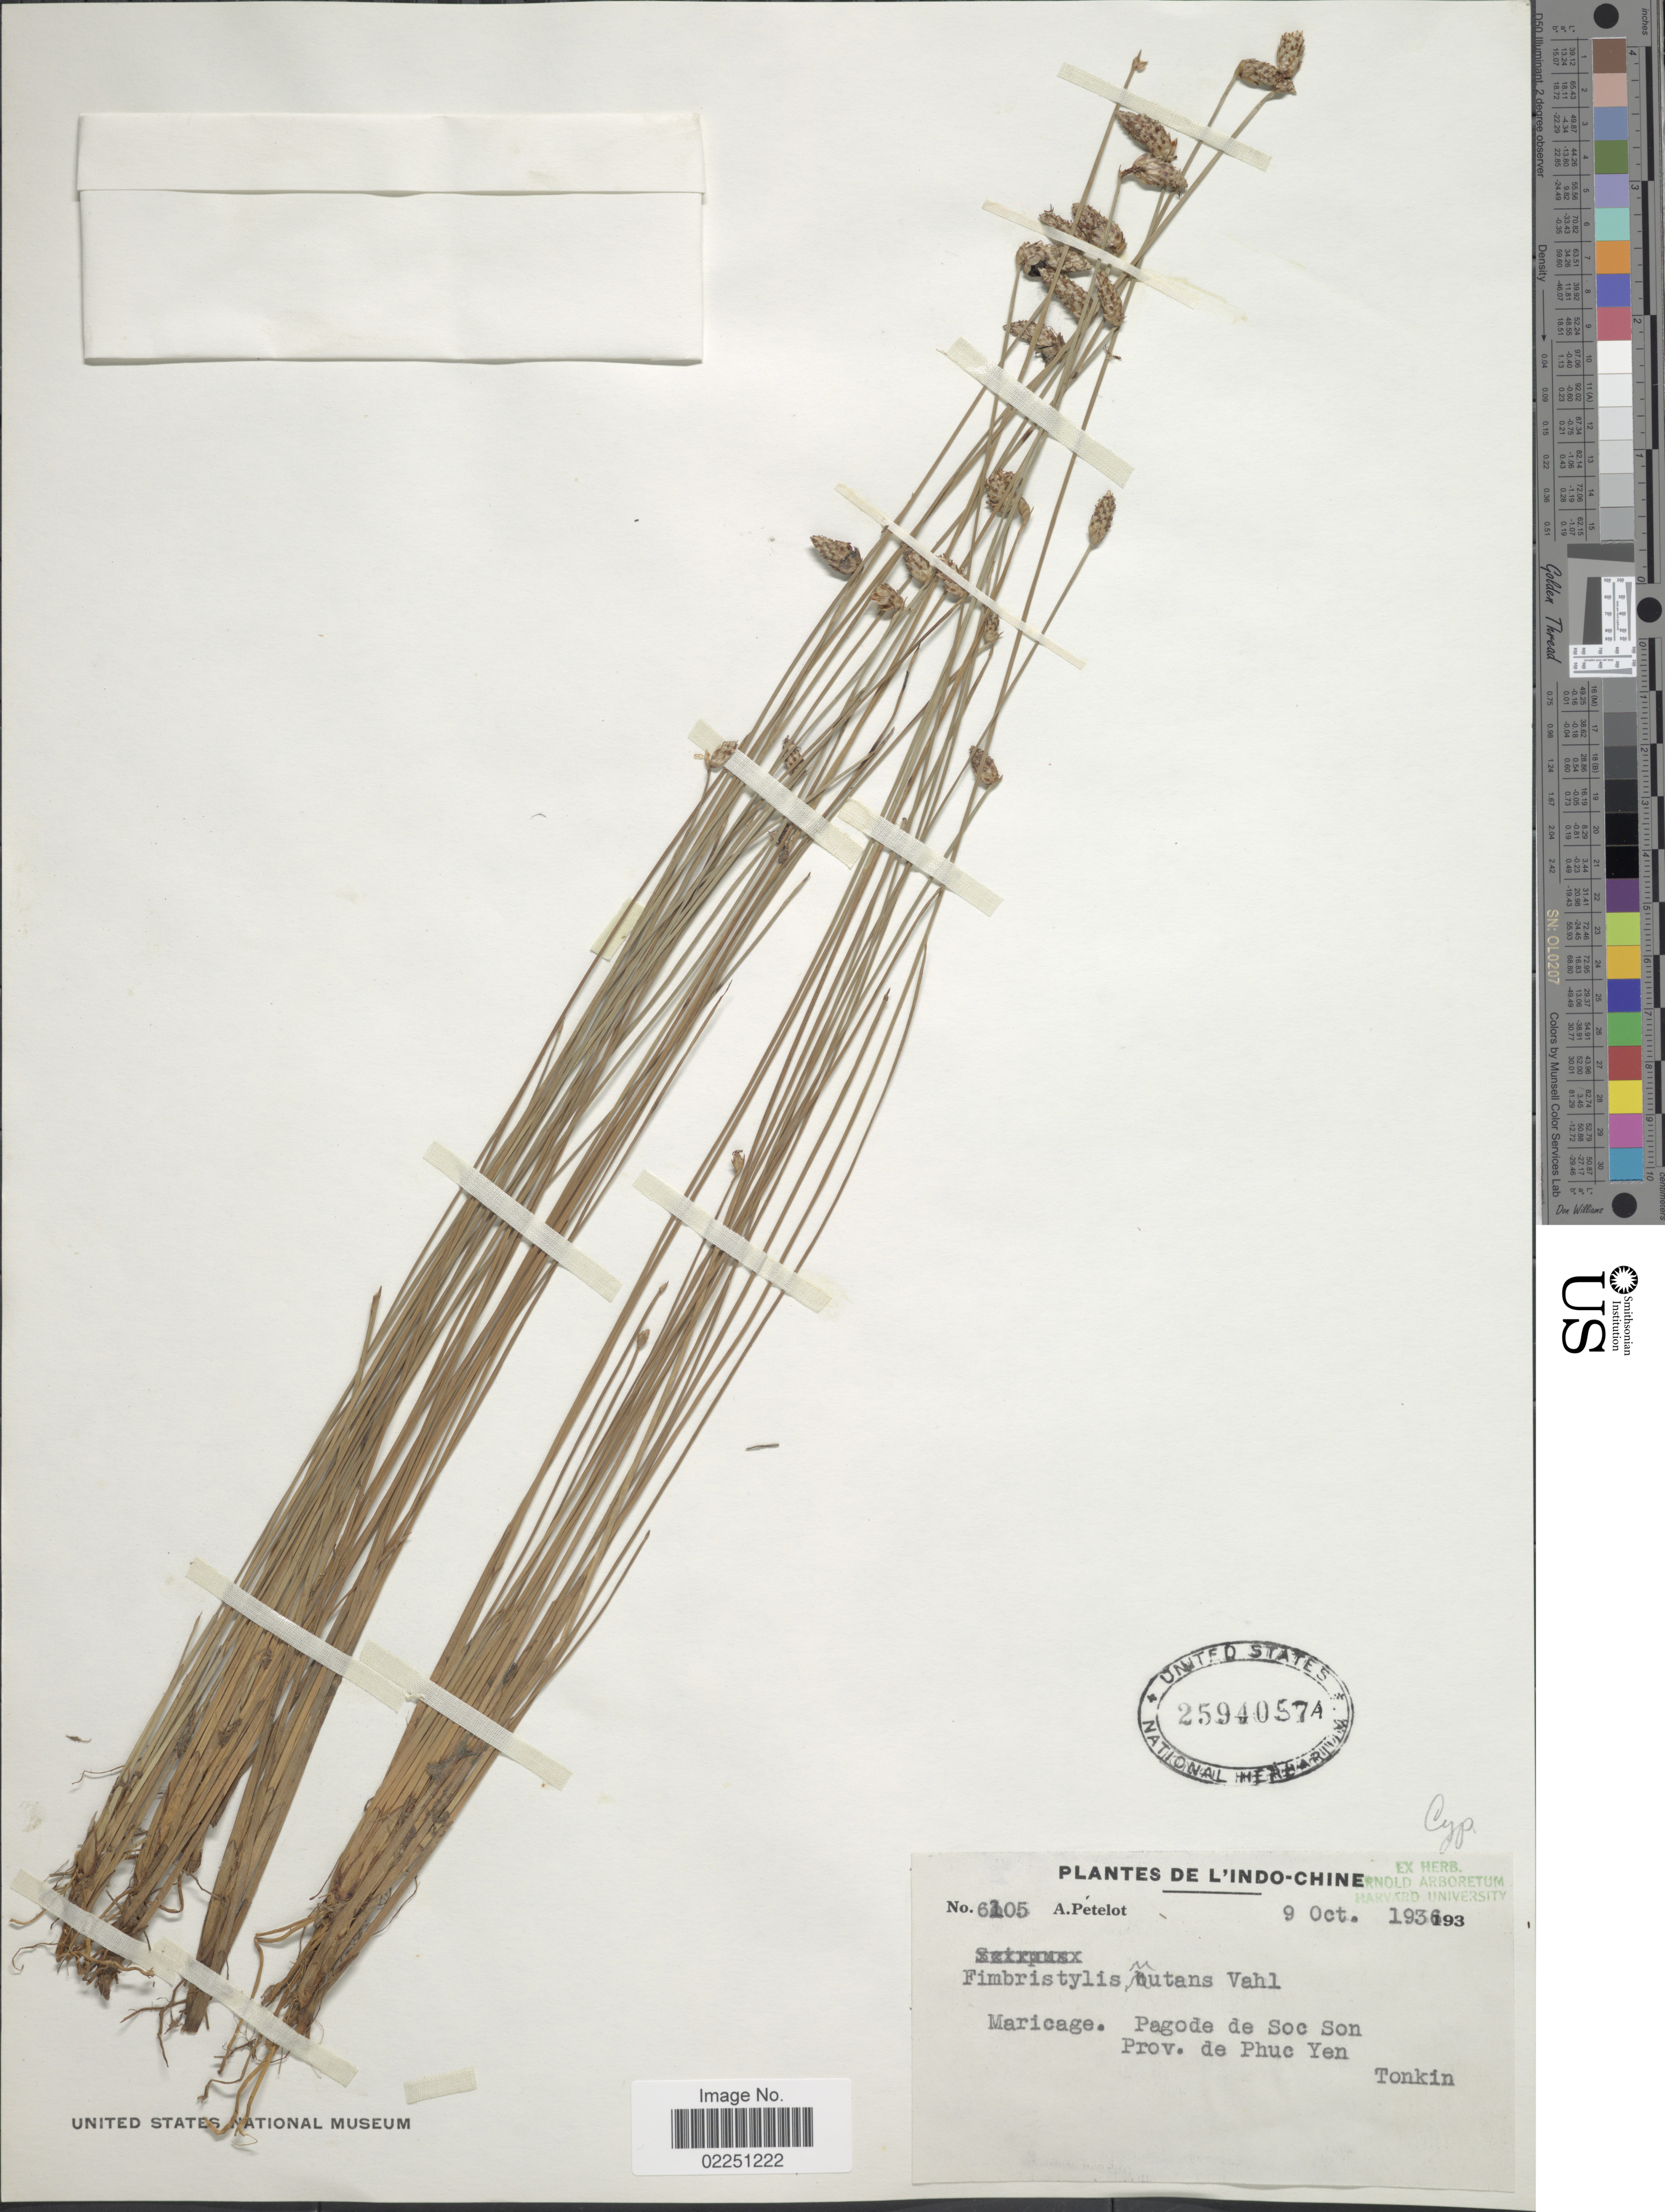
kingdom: Plantae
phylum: Tracheophyta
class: Liliopsida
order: Poales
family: Cyperaceae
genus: Fimbristylis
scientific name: Fimbristylis nutans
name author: (Retz.) Vahl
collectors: A. Petelot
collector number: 6105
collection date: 1936-10-09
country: Vietnam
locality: L'Indo-Chine. Maricage. Pagode de Soc Son. Prov. de Phuc Yen, Tonkin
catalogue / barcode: US 2594057A